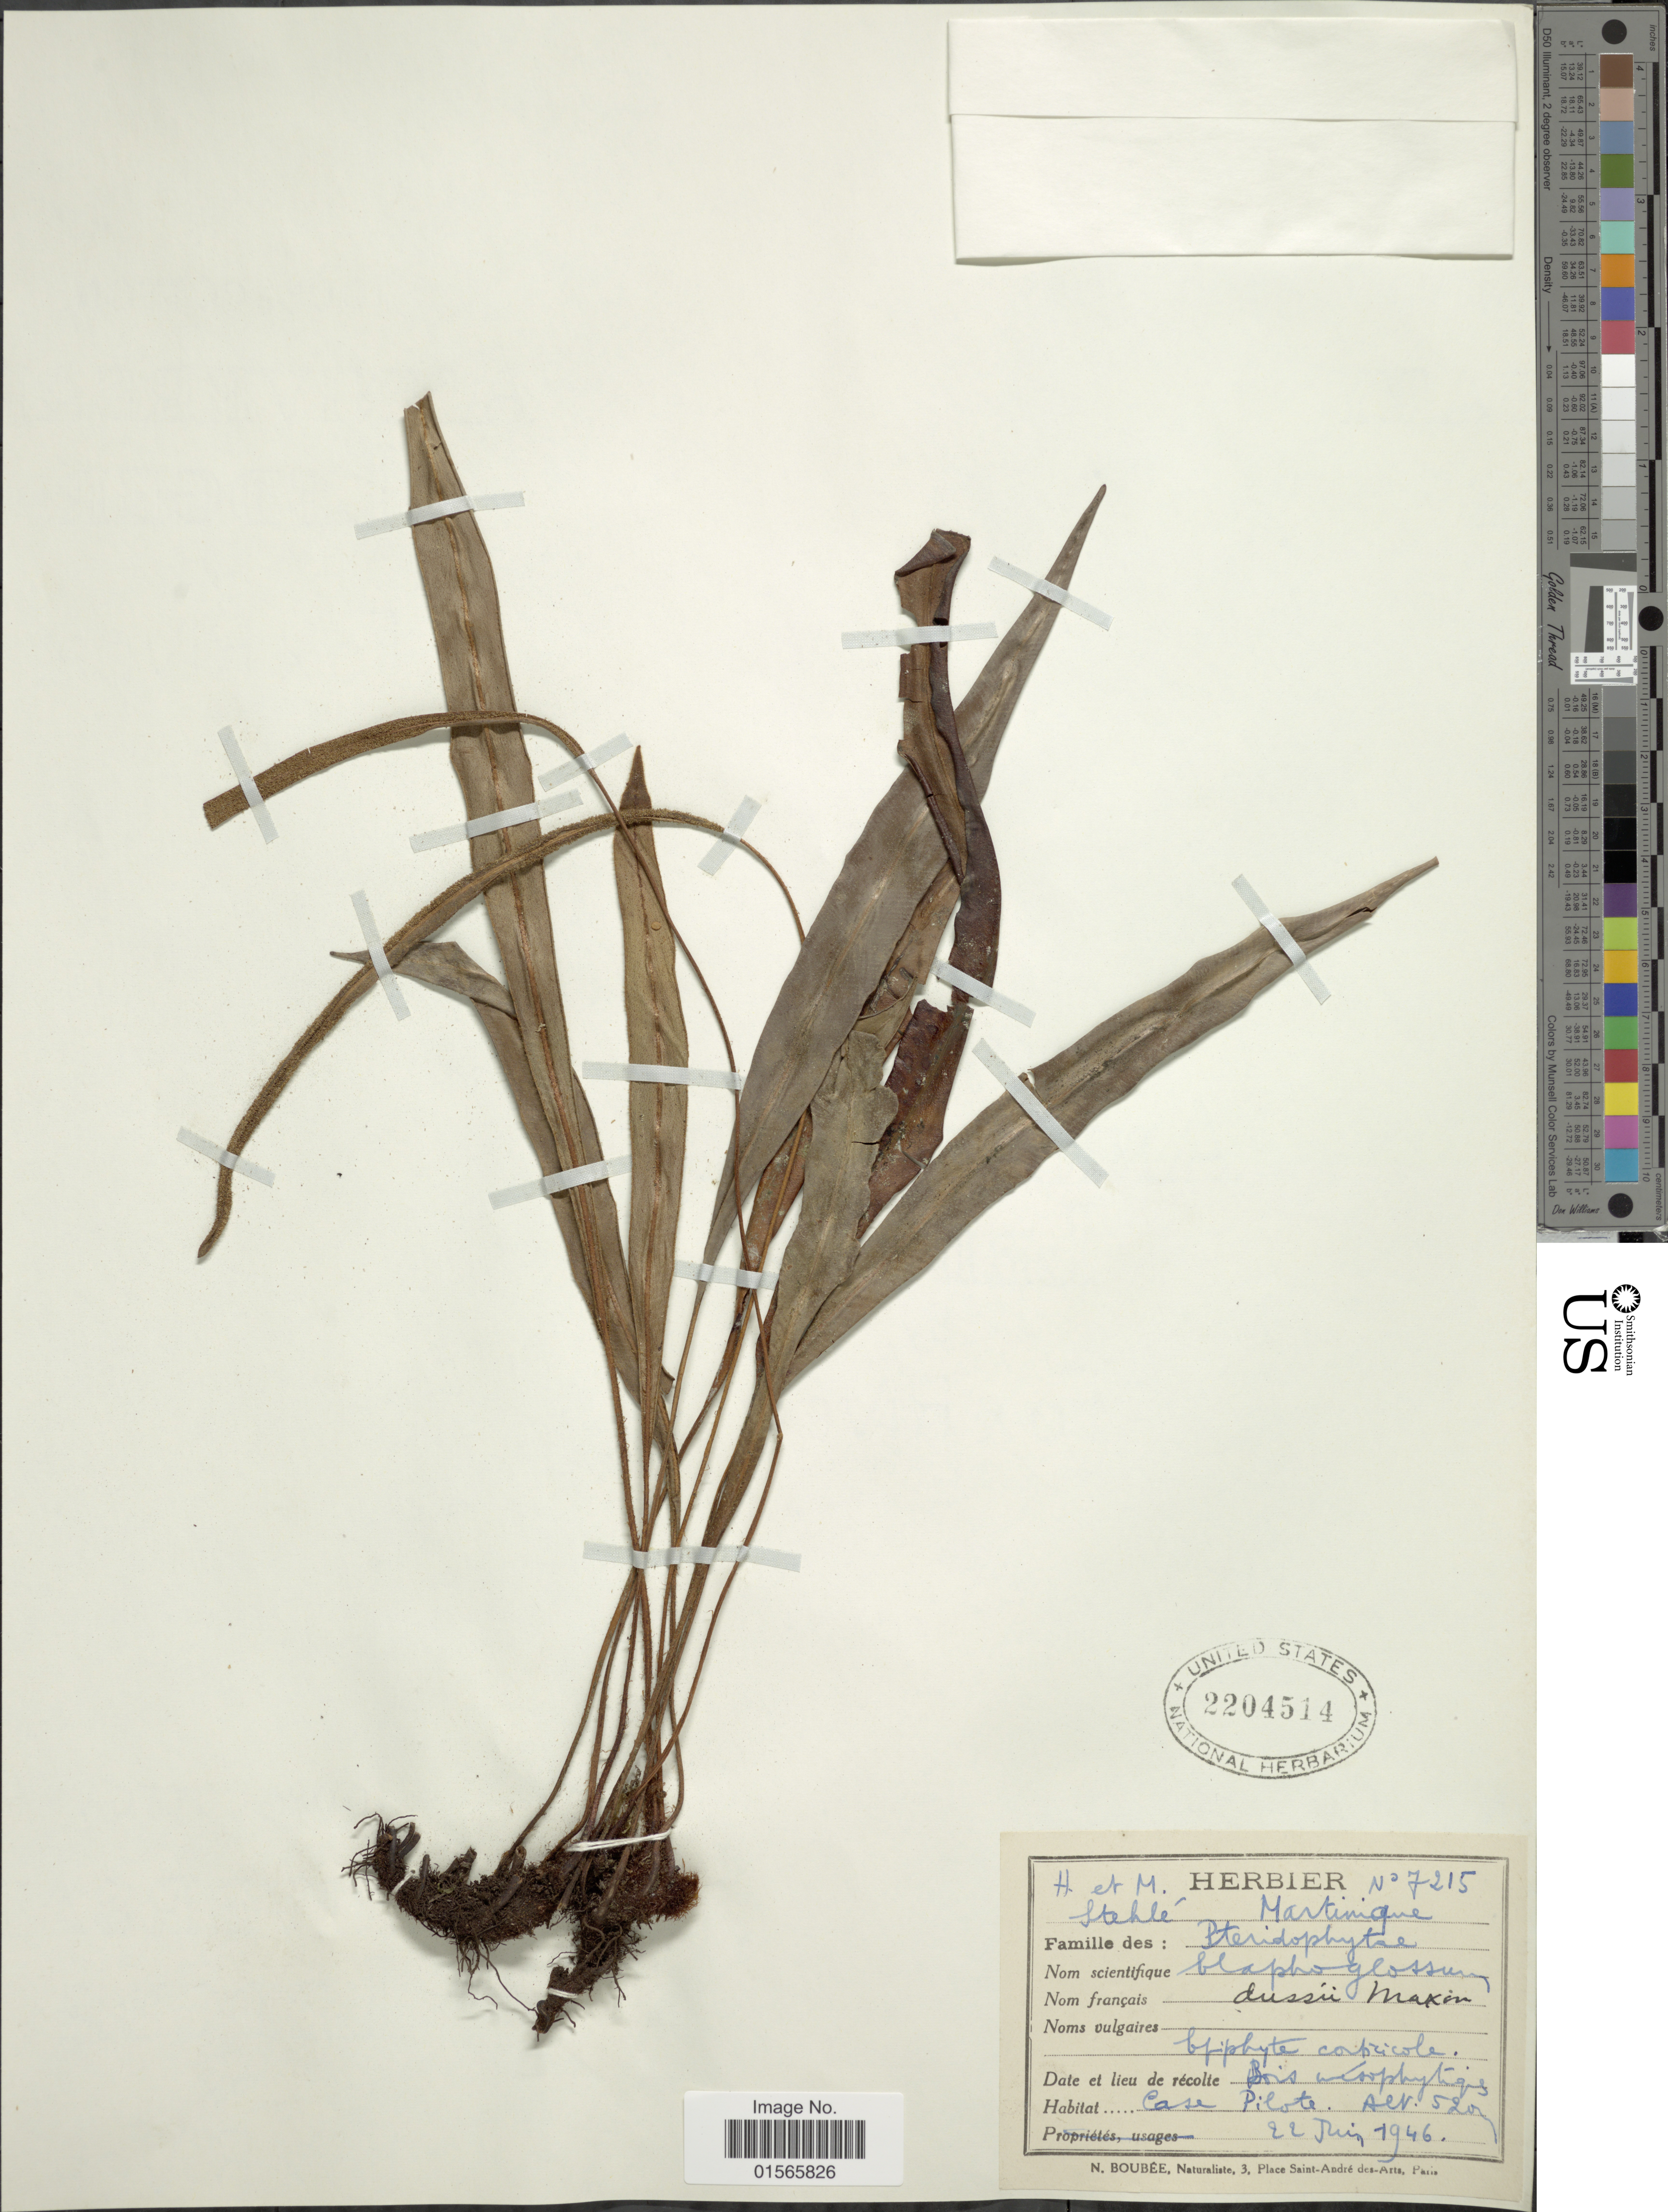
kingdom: Plantae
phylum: Tracheophyta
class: Polypodiopsida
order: Polypodiales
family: Dryopteridaceae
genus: Elaphoglossum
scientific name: Elaphoglossum petiolatum var. dussii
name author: (Underw. ex Maxon) Proctor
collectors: H. Stehlé & M. Stehlé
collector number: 7215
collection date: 1946-06-22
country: Martinique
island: Martinique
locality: Bois mesophytiques, Case Pilote.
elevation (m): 520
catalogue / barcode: US 2204514